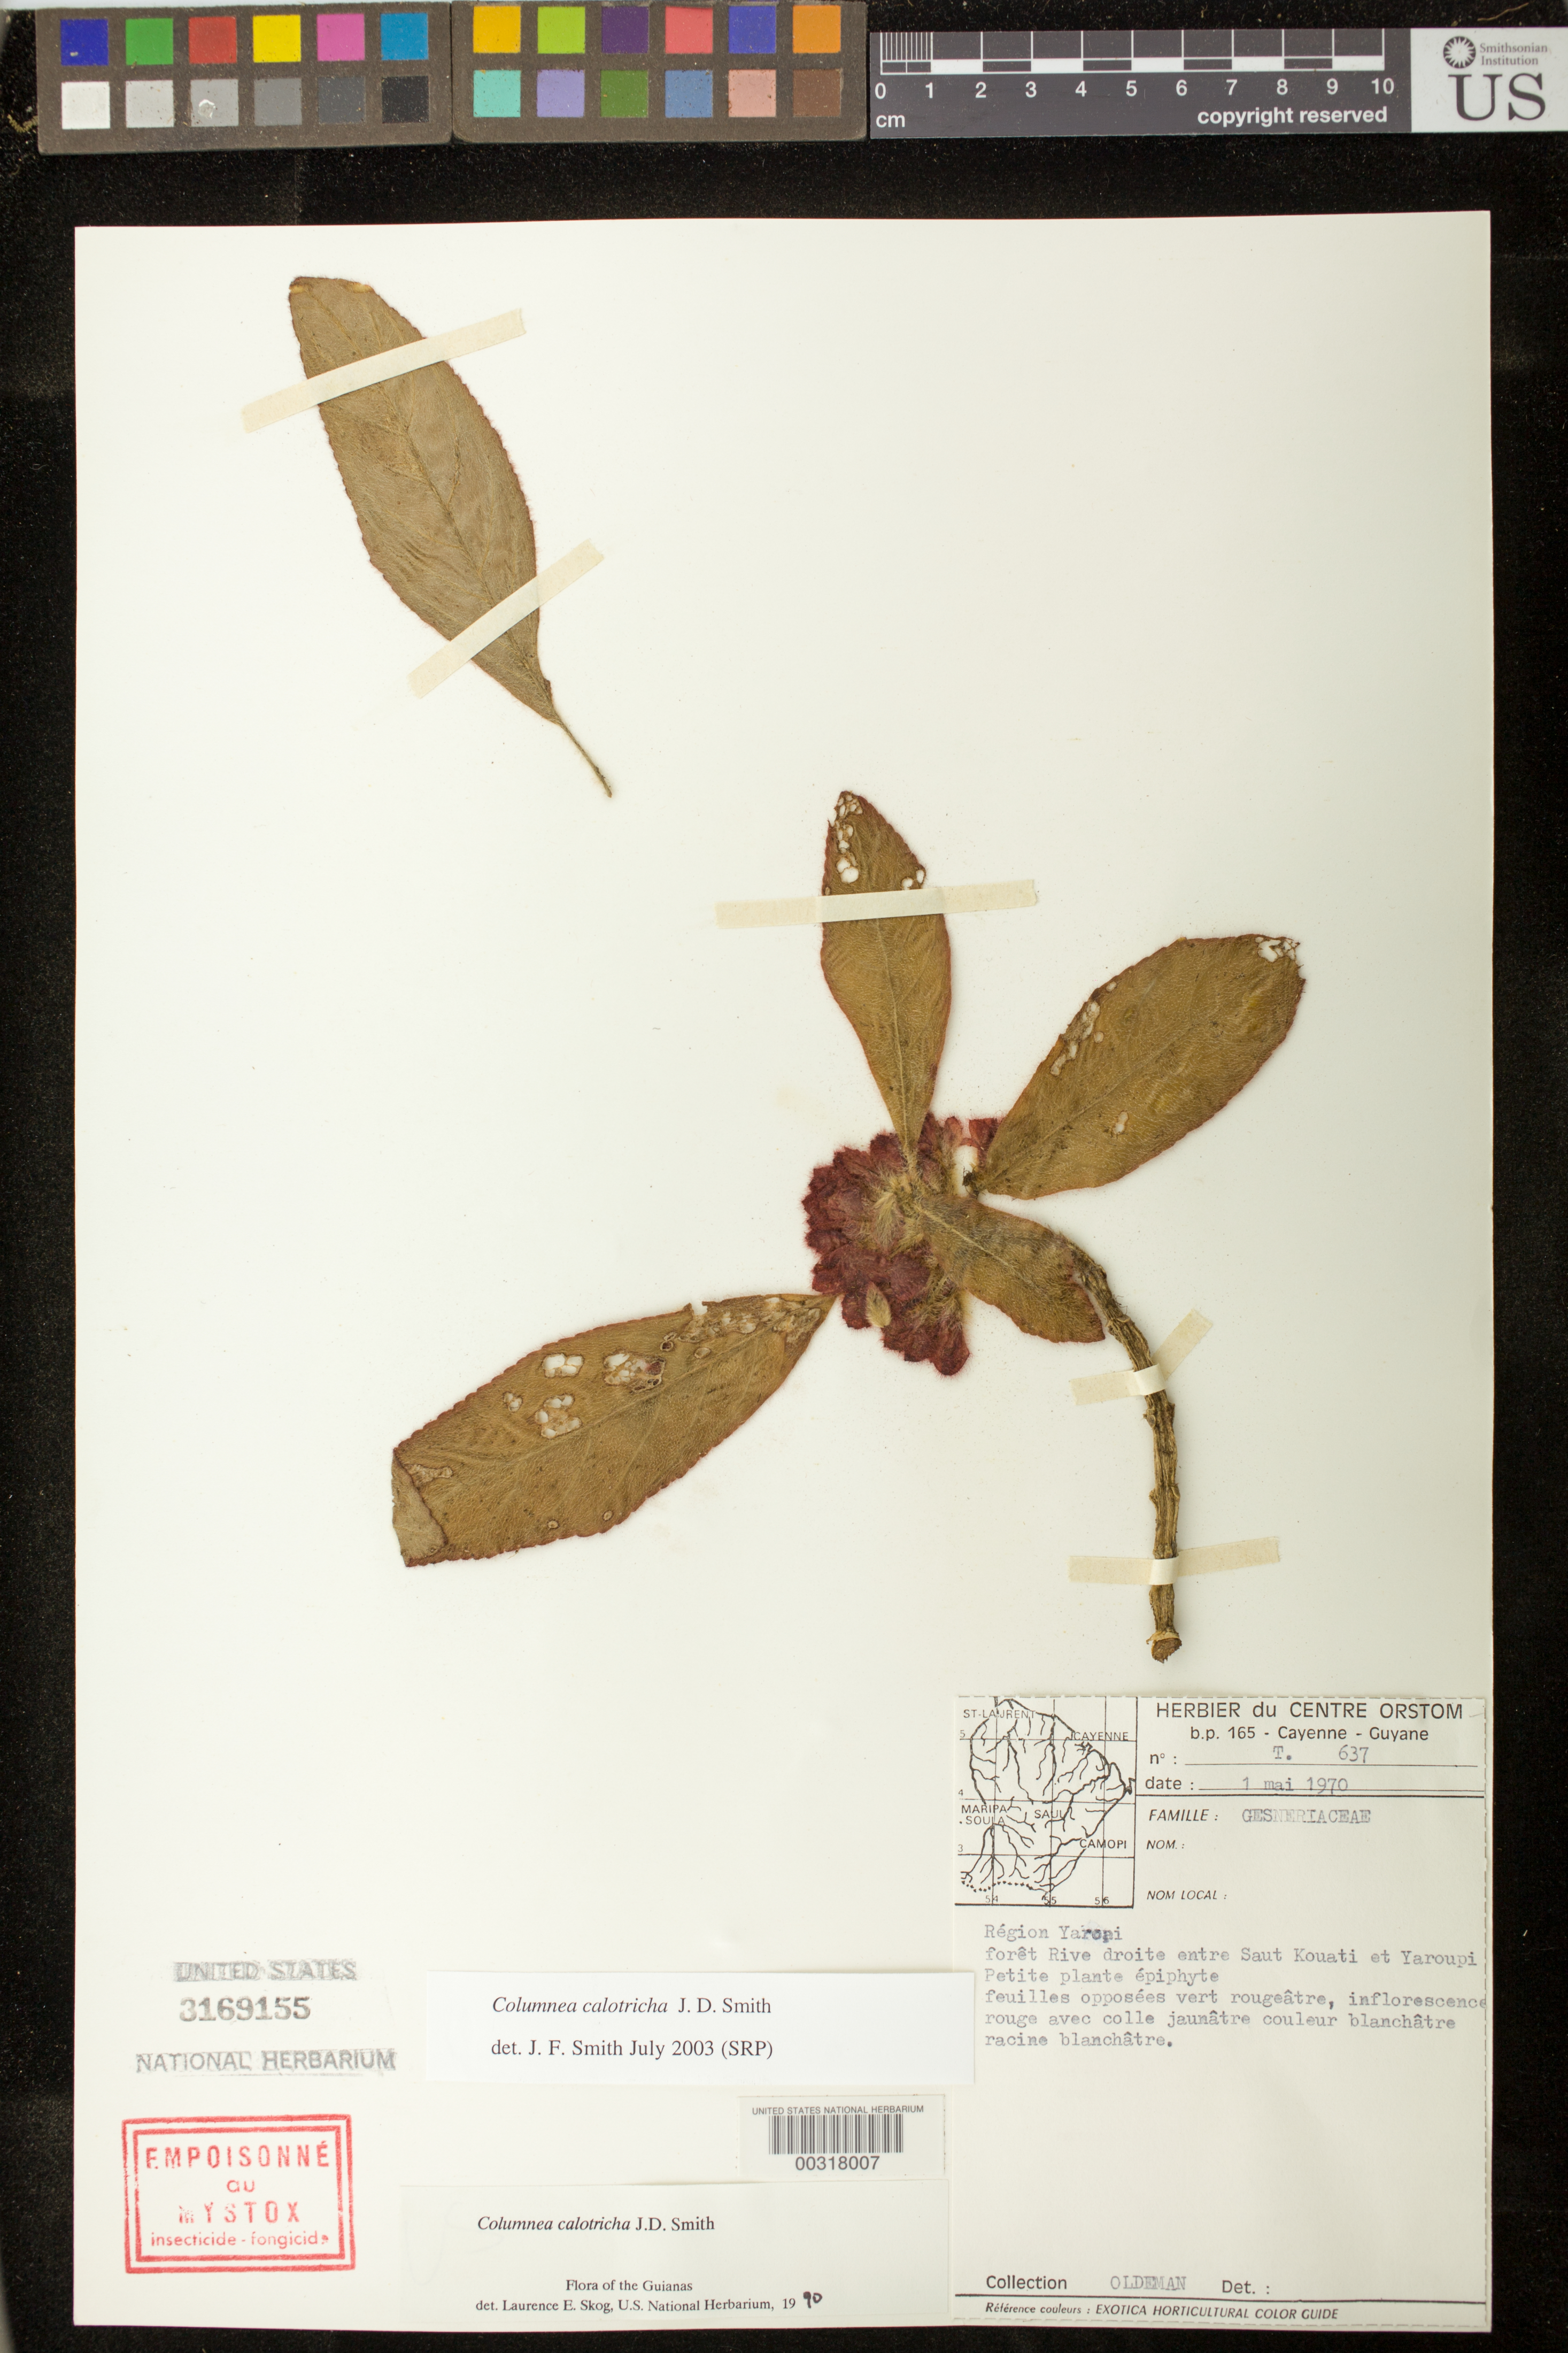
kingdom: Plantae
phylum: Tracheophyta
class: Magnoliopsida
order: Lamiales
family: Gesneriaceae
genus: Columnea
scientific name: Columnea calotricha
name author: Donn. Sm.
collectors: R. Oldeman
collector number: T- 637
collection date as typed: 01 May 1970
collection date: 1970-05-01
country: French Guiana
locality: Rive droite du Yaroupi, entre son embouchure et le Saut Couéki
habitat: Forêt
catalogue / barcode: US 3169155